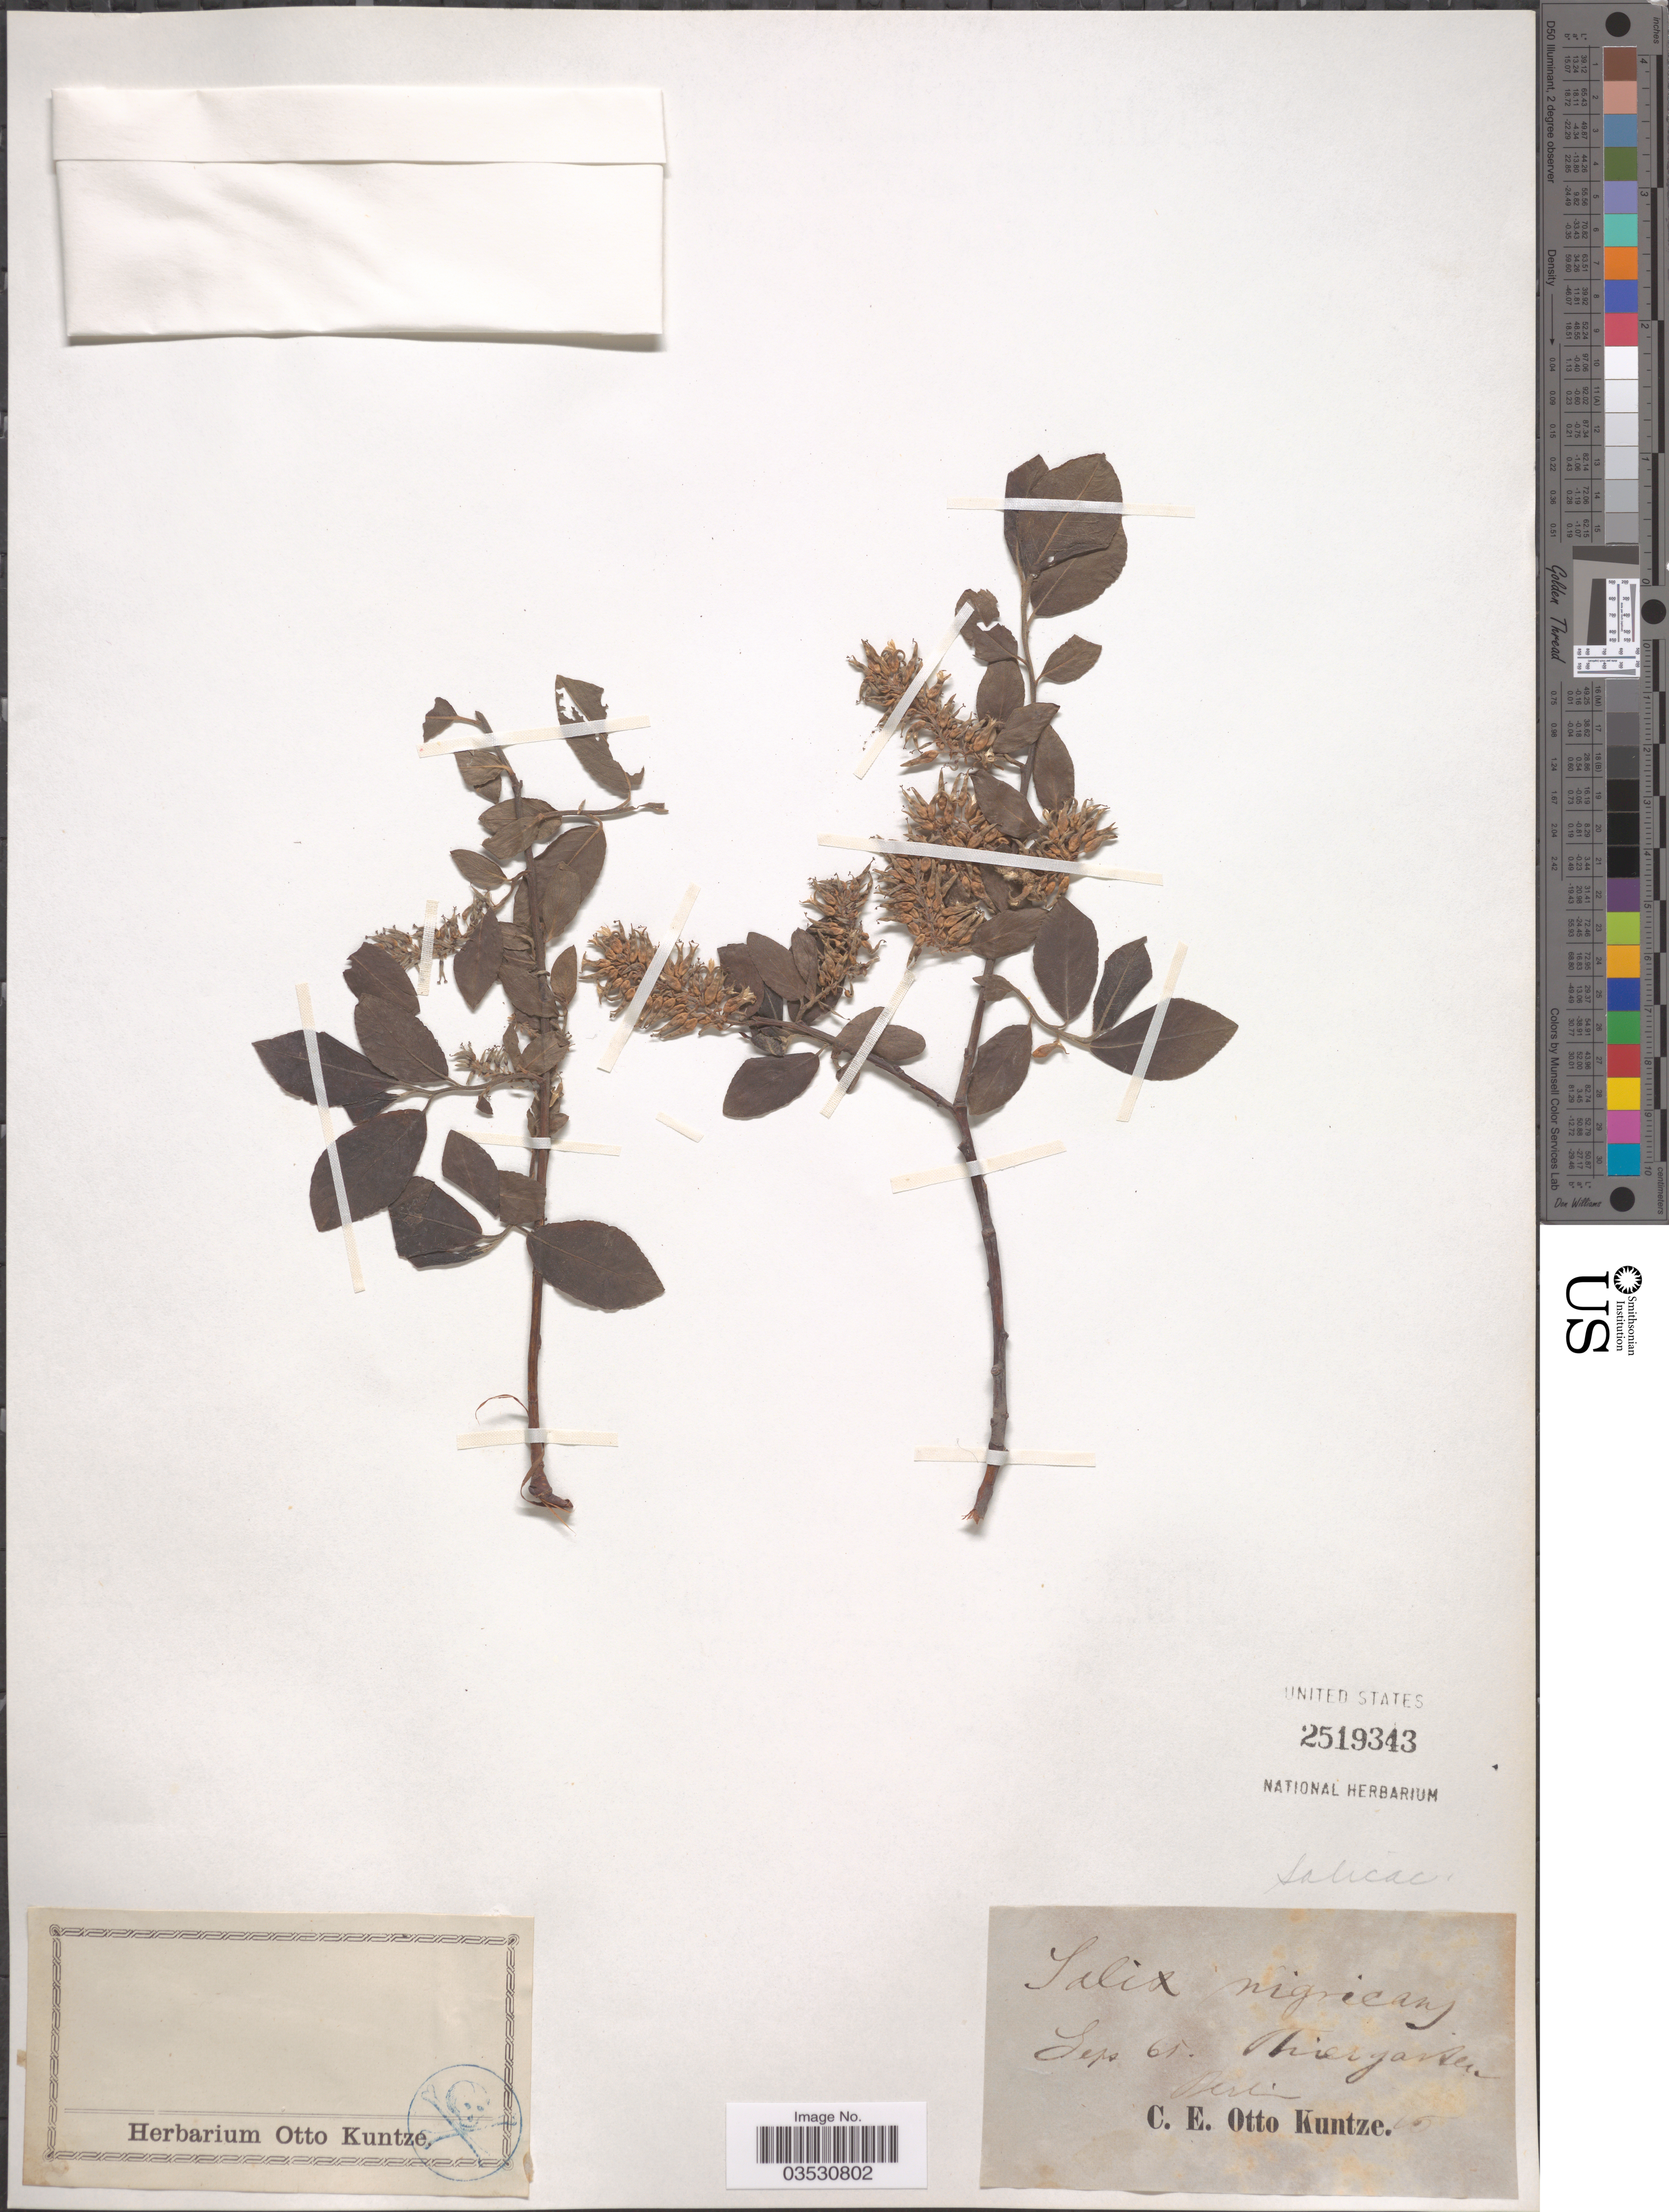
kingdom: Plantae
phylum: Tracheophyta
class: Magnoliopsida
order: Malpighiales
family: Salicaceae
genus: Salix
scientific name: Salix nigricans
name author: Sm.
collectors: C.E.O. Kuntze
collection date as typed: Transcribed d/m/y: /9/65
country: Germany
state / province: Berlin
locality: Thiergarten.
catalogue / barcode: US 2519343